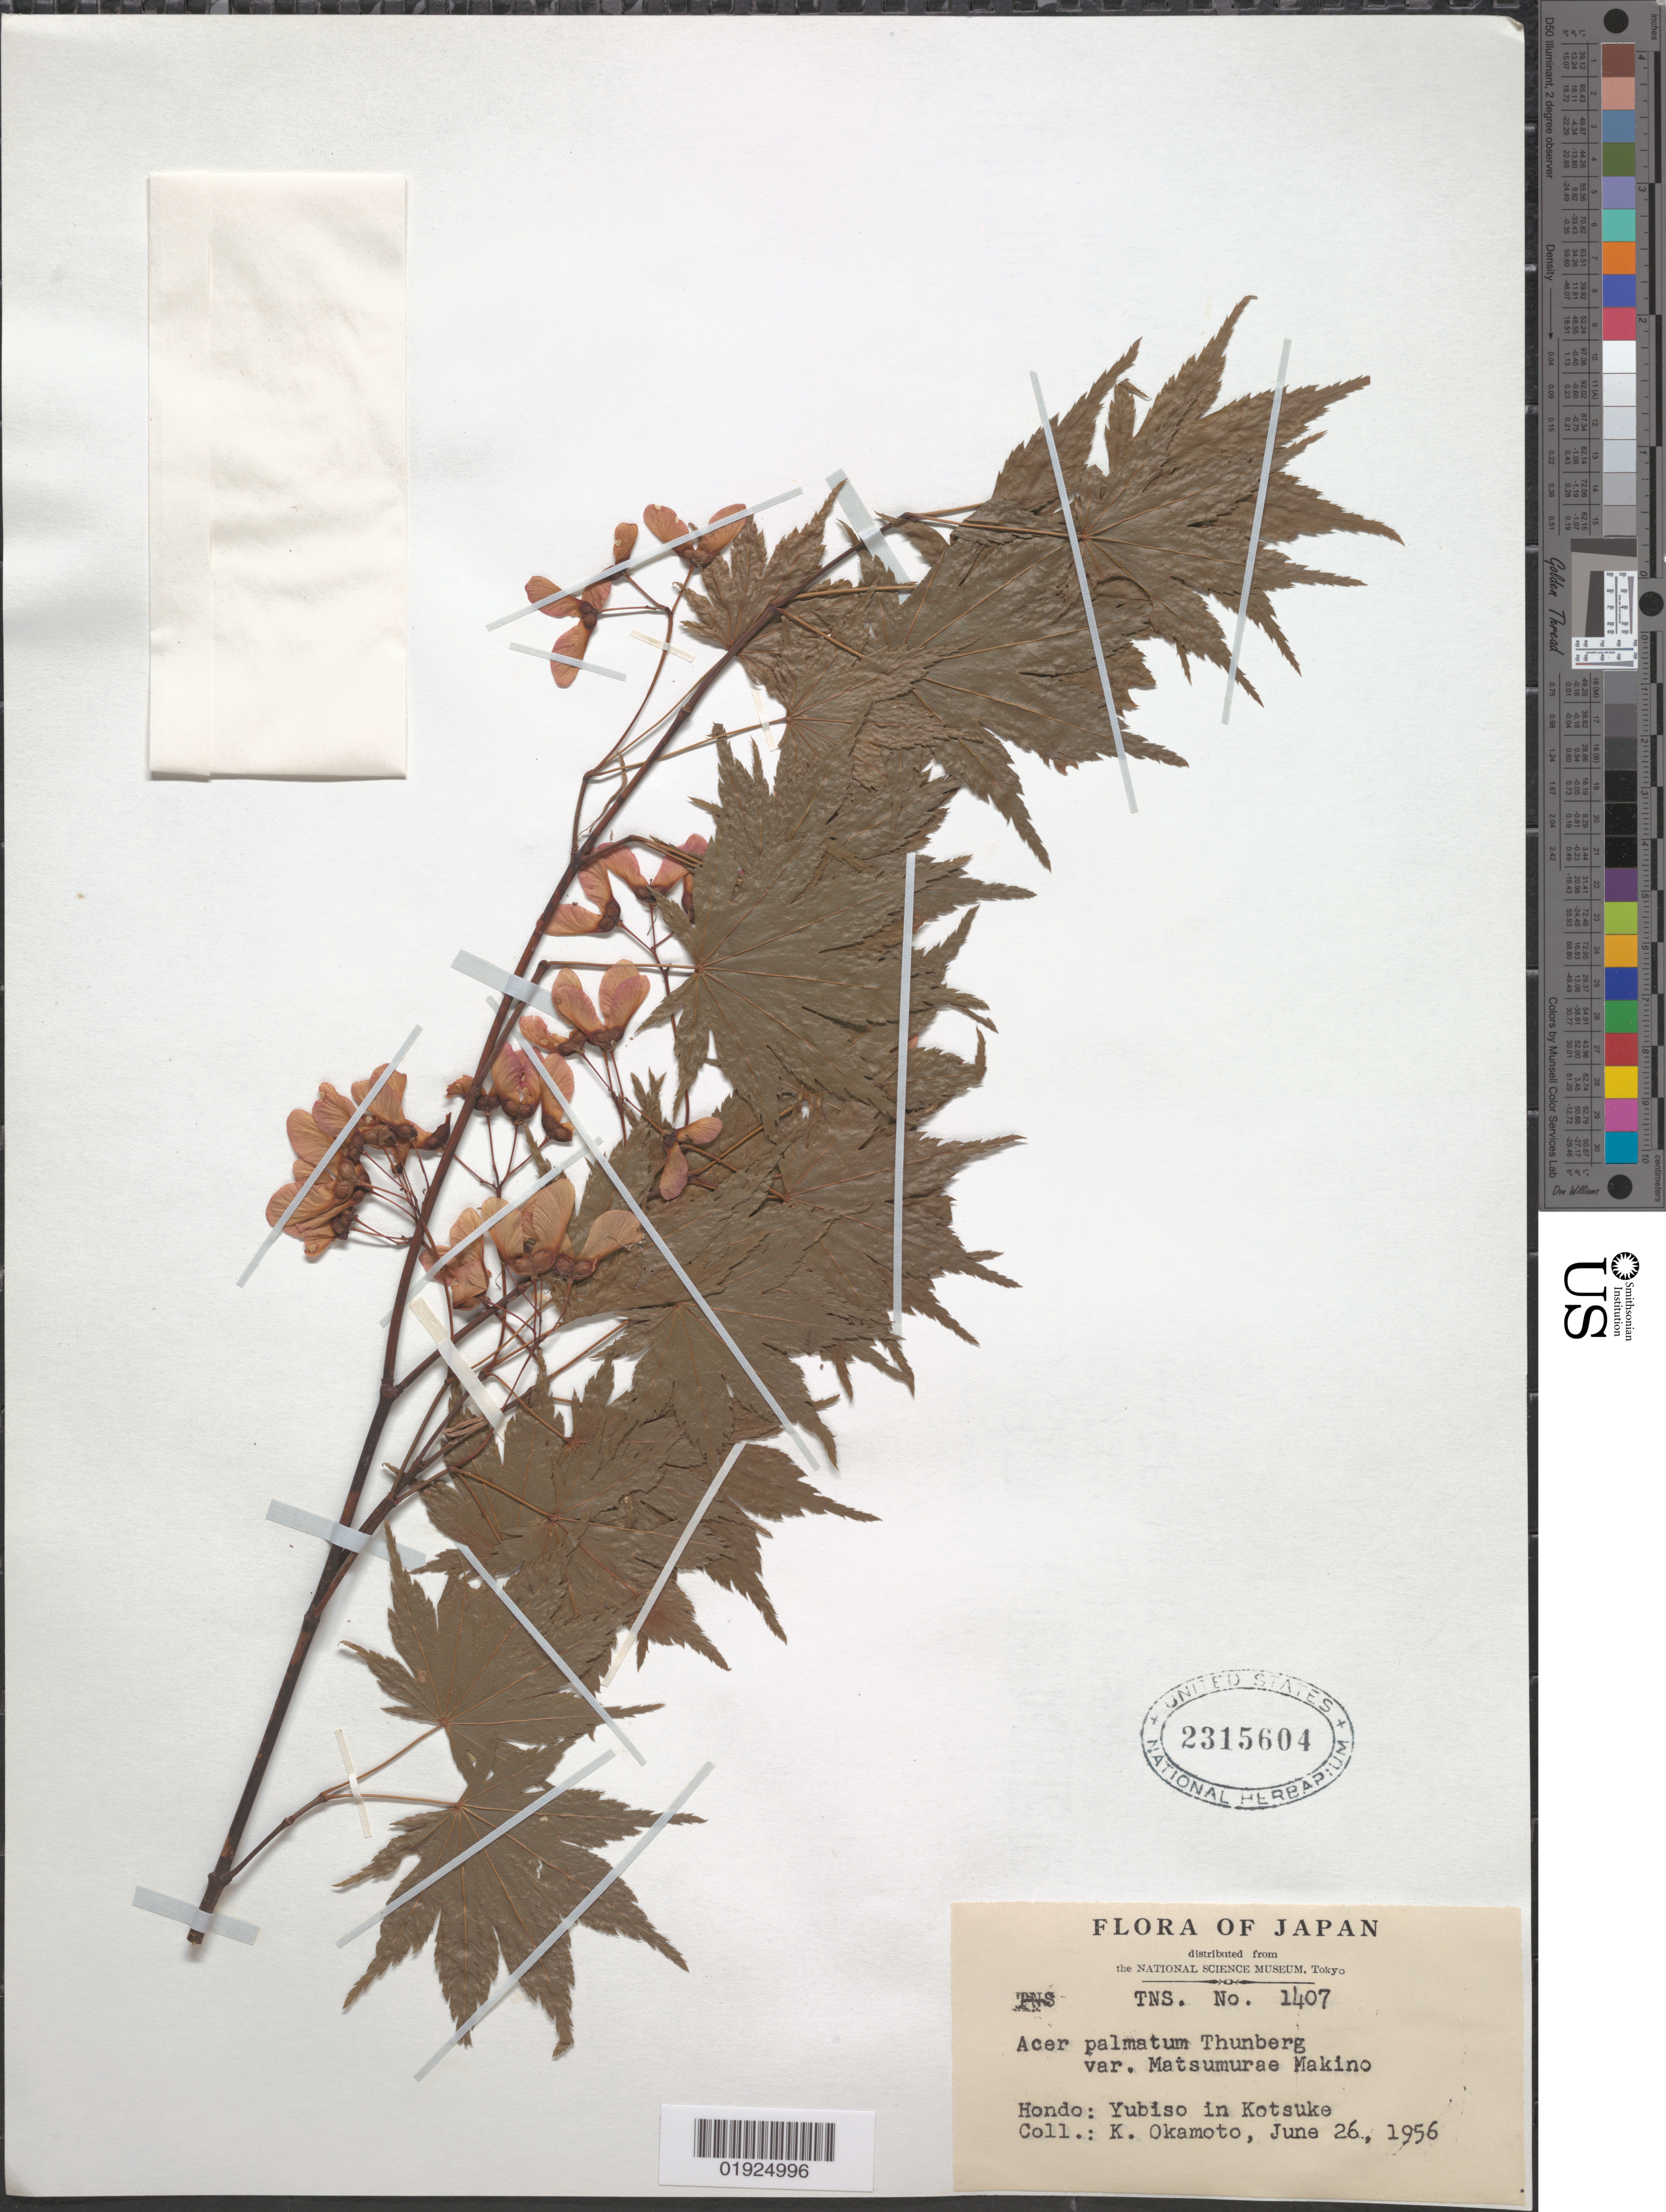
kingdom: Plantae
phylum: Tracheophyta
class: Magnoliopsida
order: Sapindales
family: Sapindaceae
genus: Acer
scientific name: Acer palmatum subsp. matsumurae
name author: Koidz.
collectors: K. Okamoto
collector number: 1407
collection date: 1956-06-26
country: Japan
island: Honshu I.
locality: Hondo: Yubiso in Kotsuke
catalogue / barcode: US 2315604